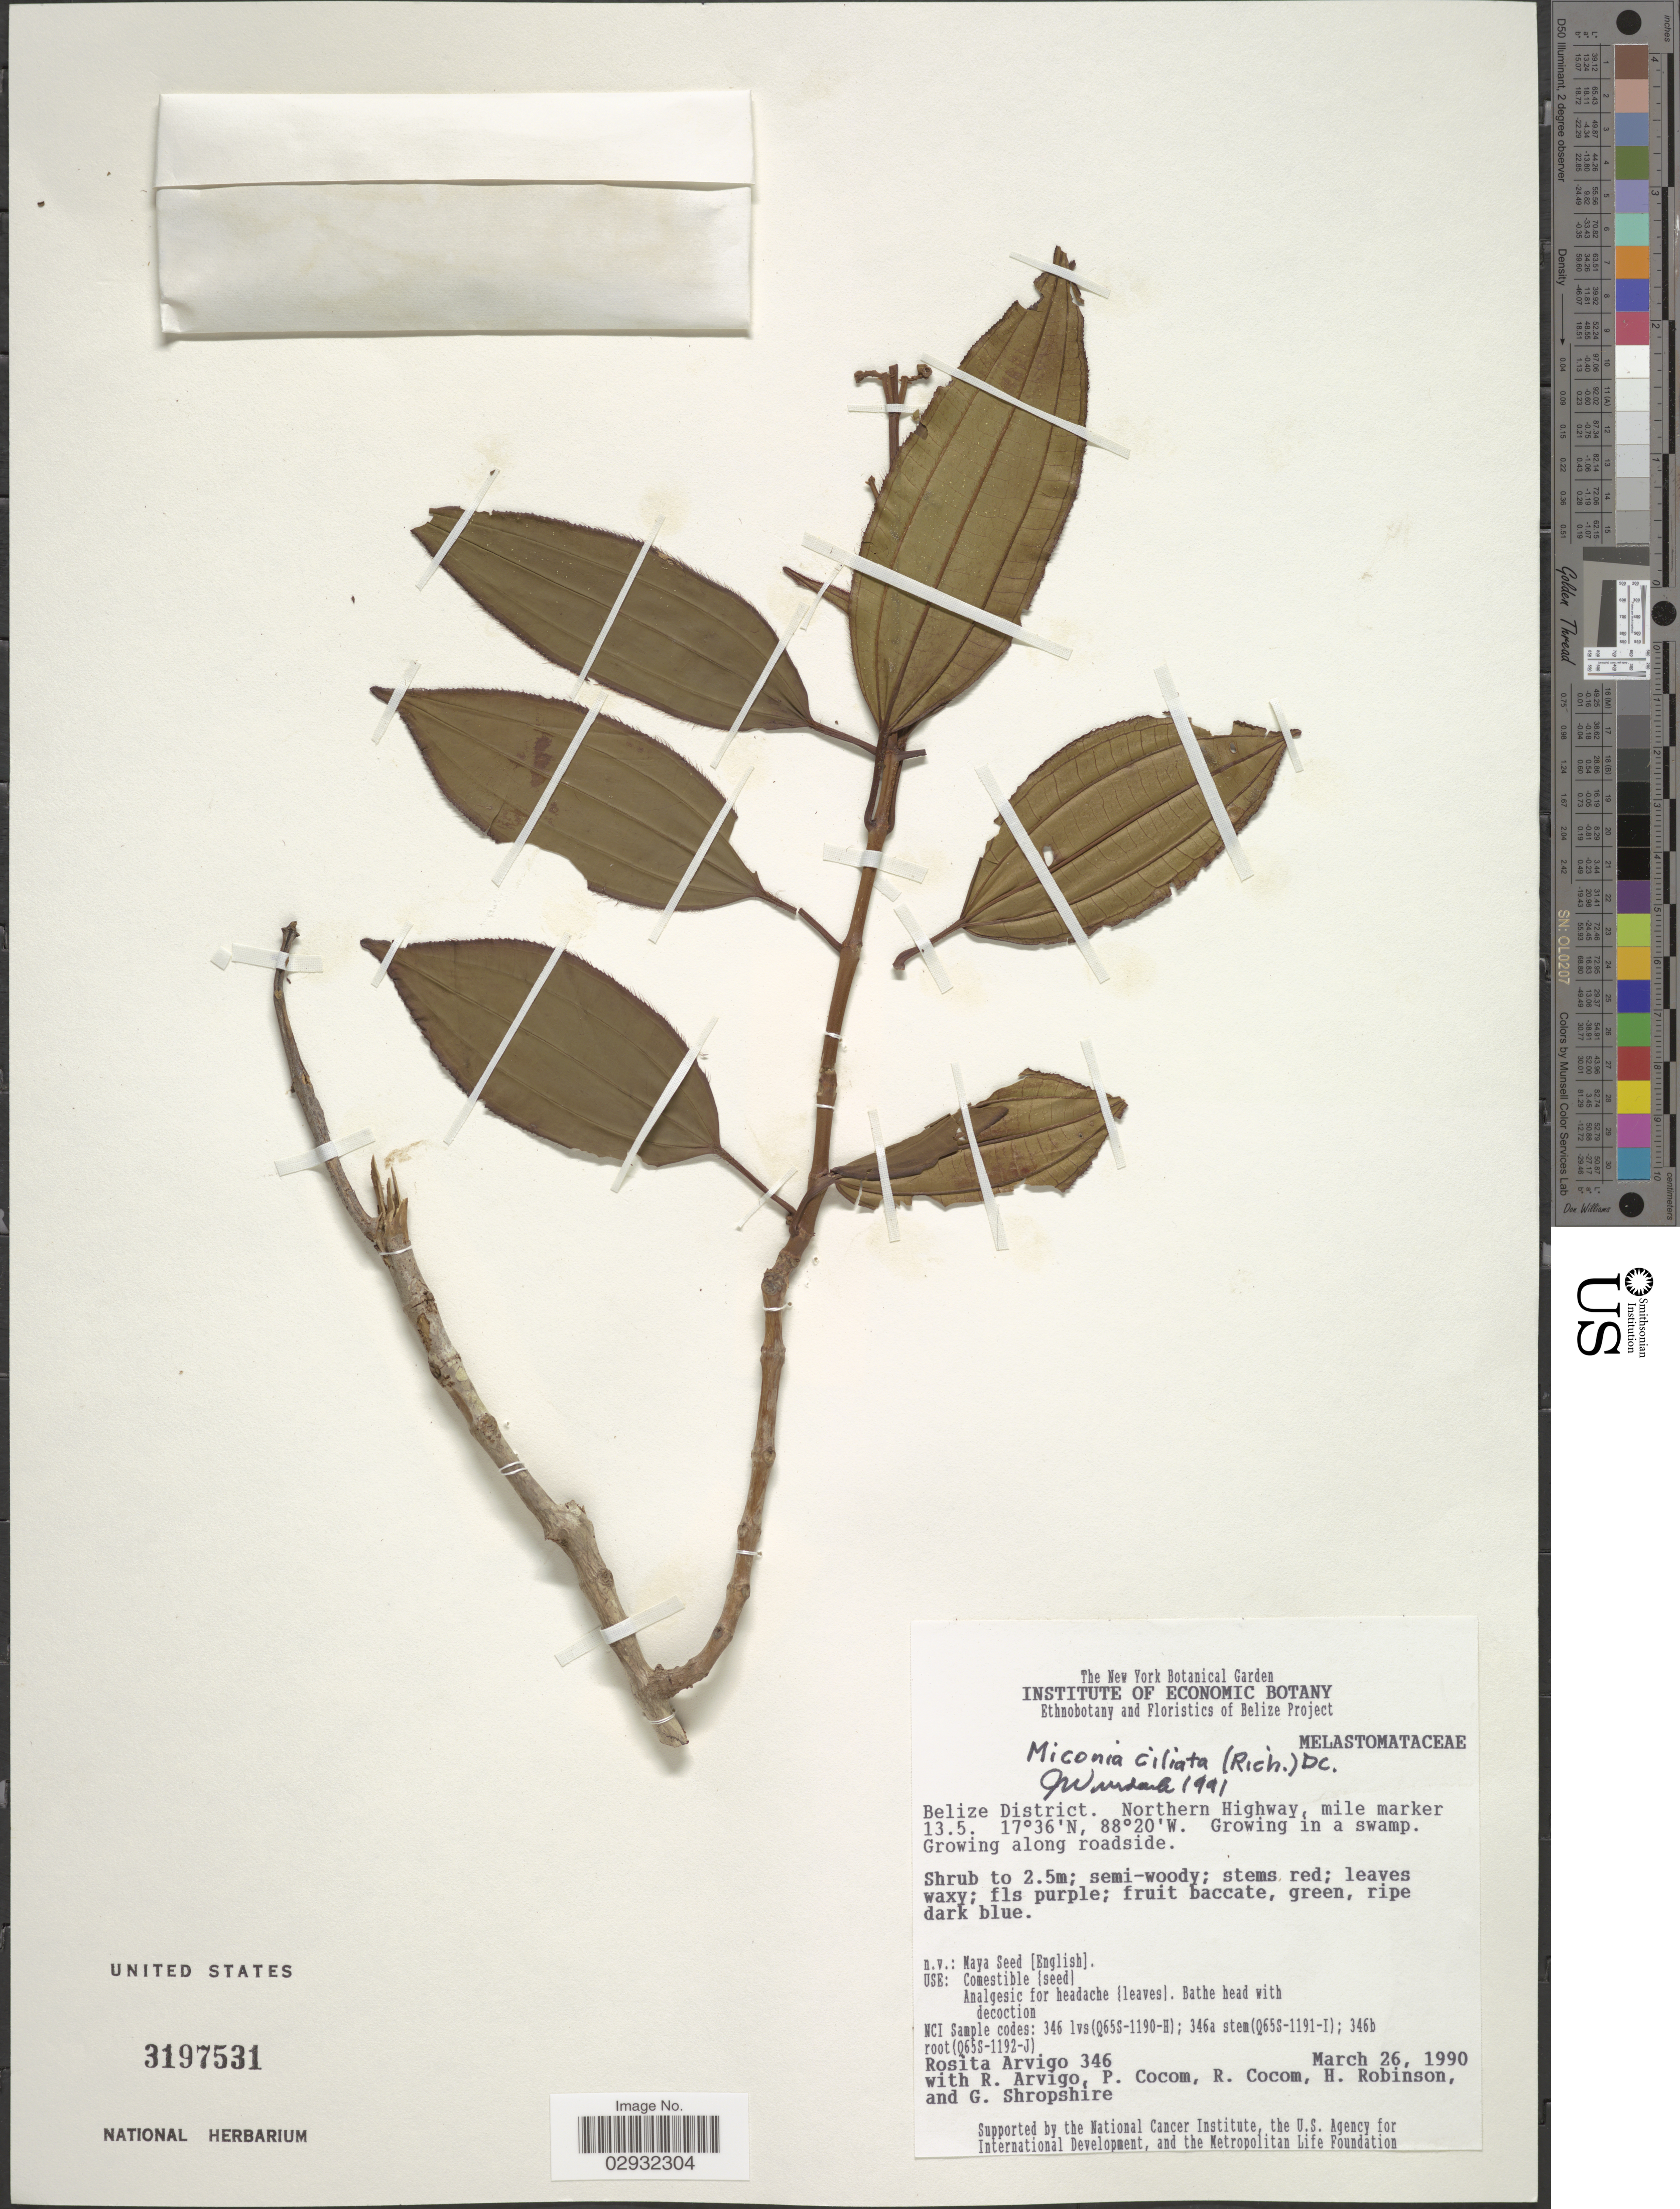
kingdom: Plantae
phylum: Tracheophyta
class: Magnoliopsida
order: Myrtales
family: Melastomataceae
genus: Miconia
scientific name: Miconia ciliata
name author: (Rich.) DC.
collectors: R. Arvigo, R. Arvigo, P. Cocom, R. Cocom & et al.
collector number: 346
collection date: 1990-03-26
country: Belize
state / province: Belize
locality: Belize District. Northern Highway, mile marker 13.5.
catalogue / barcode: US 3197531